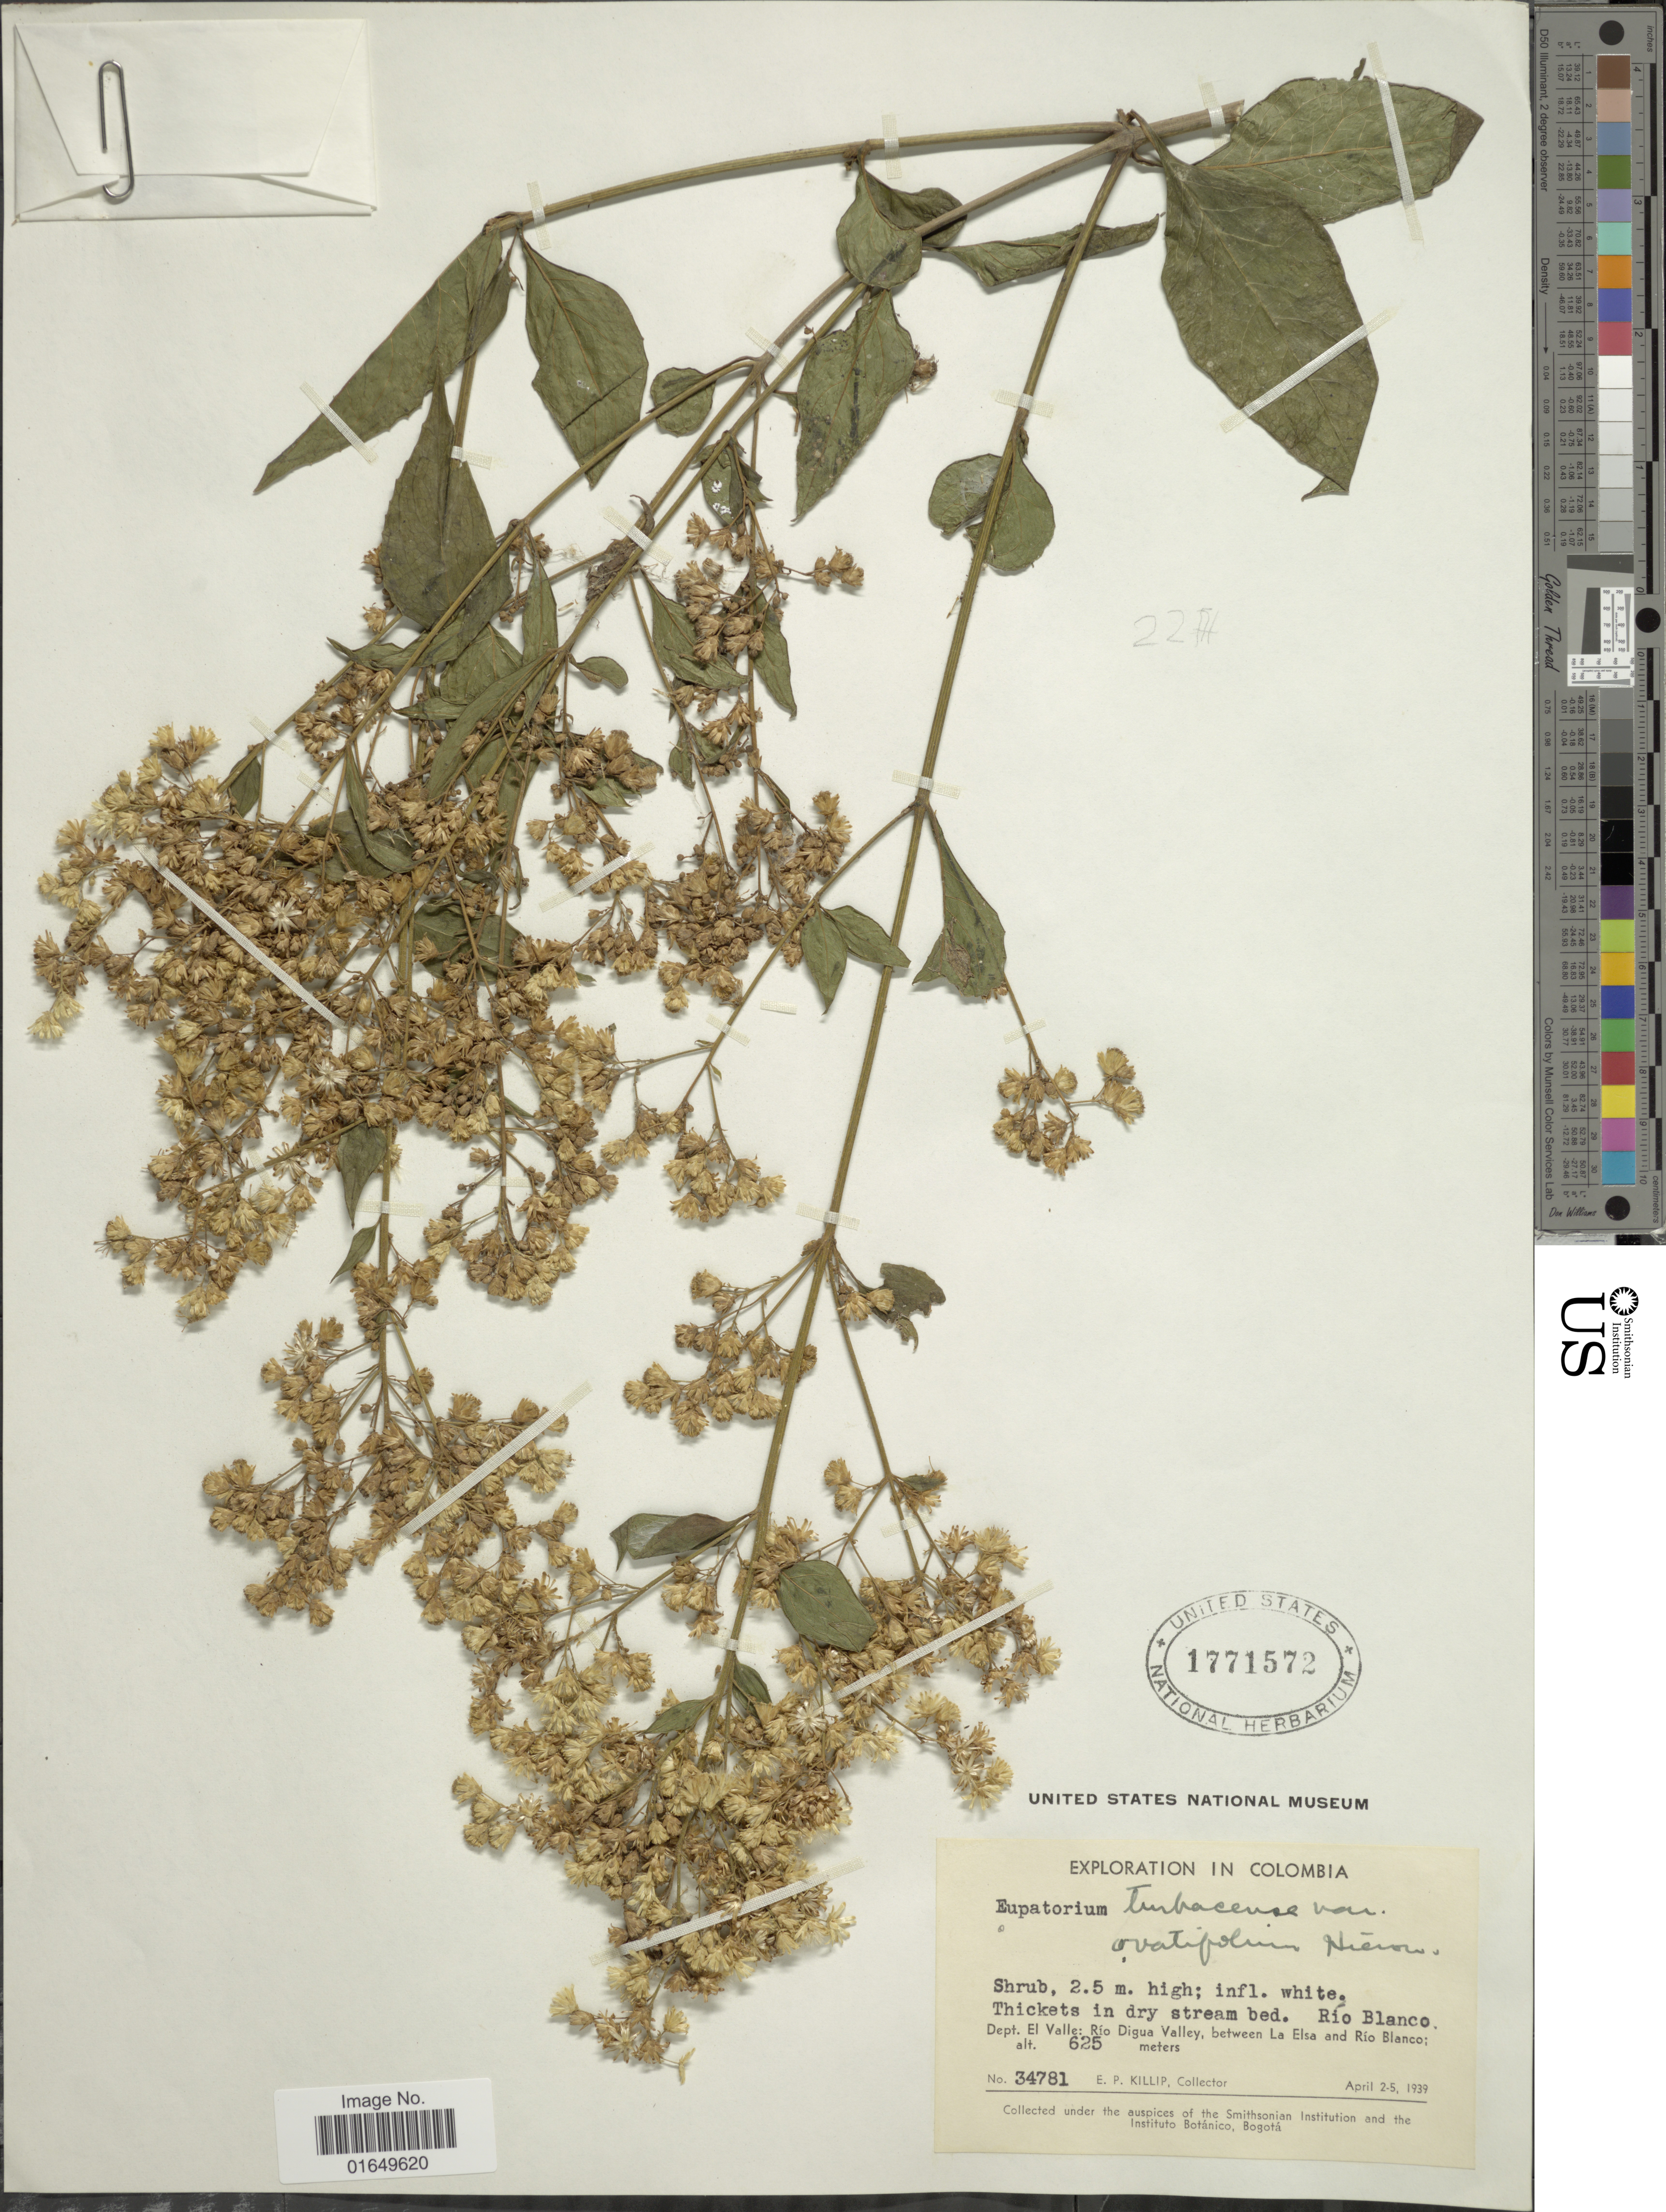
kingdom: Plantae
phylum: Tracheophyta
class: Magnoliopsida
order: Asterales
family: Asteraceae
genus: Ayapana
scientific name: Ayapana turbacensis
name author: (Hieron.) R.M. King & H. Rob.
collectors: E. P. Killip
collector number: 34781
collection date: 1939-04-02/1939-04-05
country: Colombia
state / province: Valle del Cauca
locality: Dept. El Valle: Río Digua Valley, between La Elsa and Río Blanco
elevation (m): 625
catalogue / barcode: US 1771572